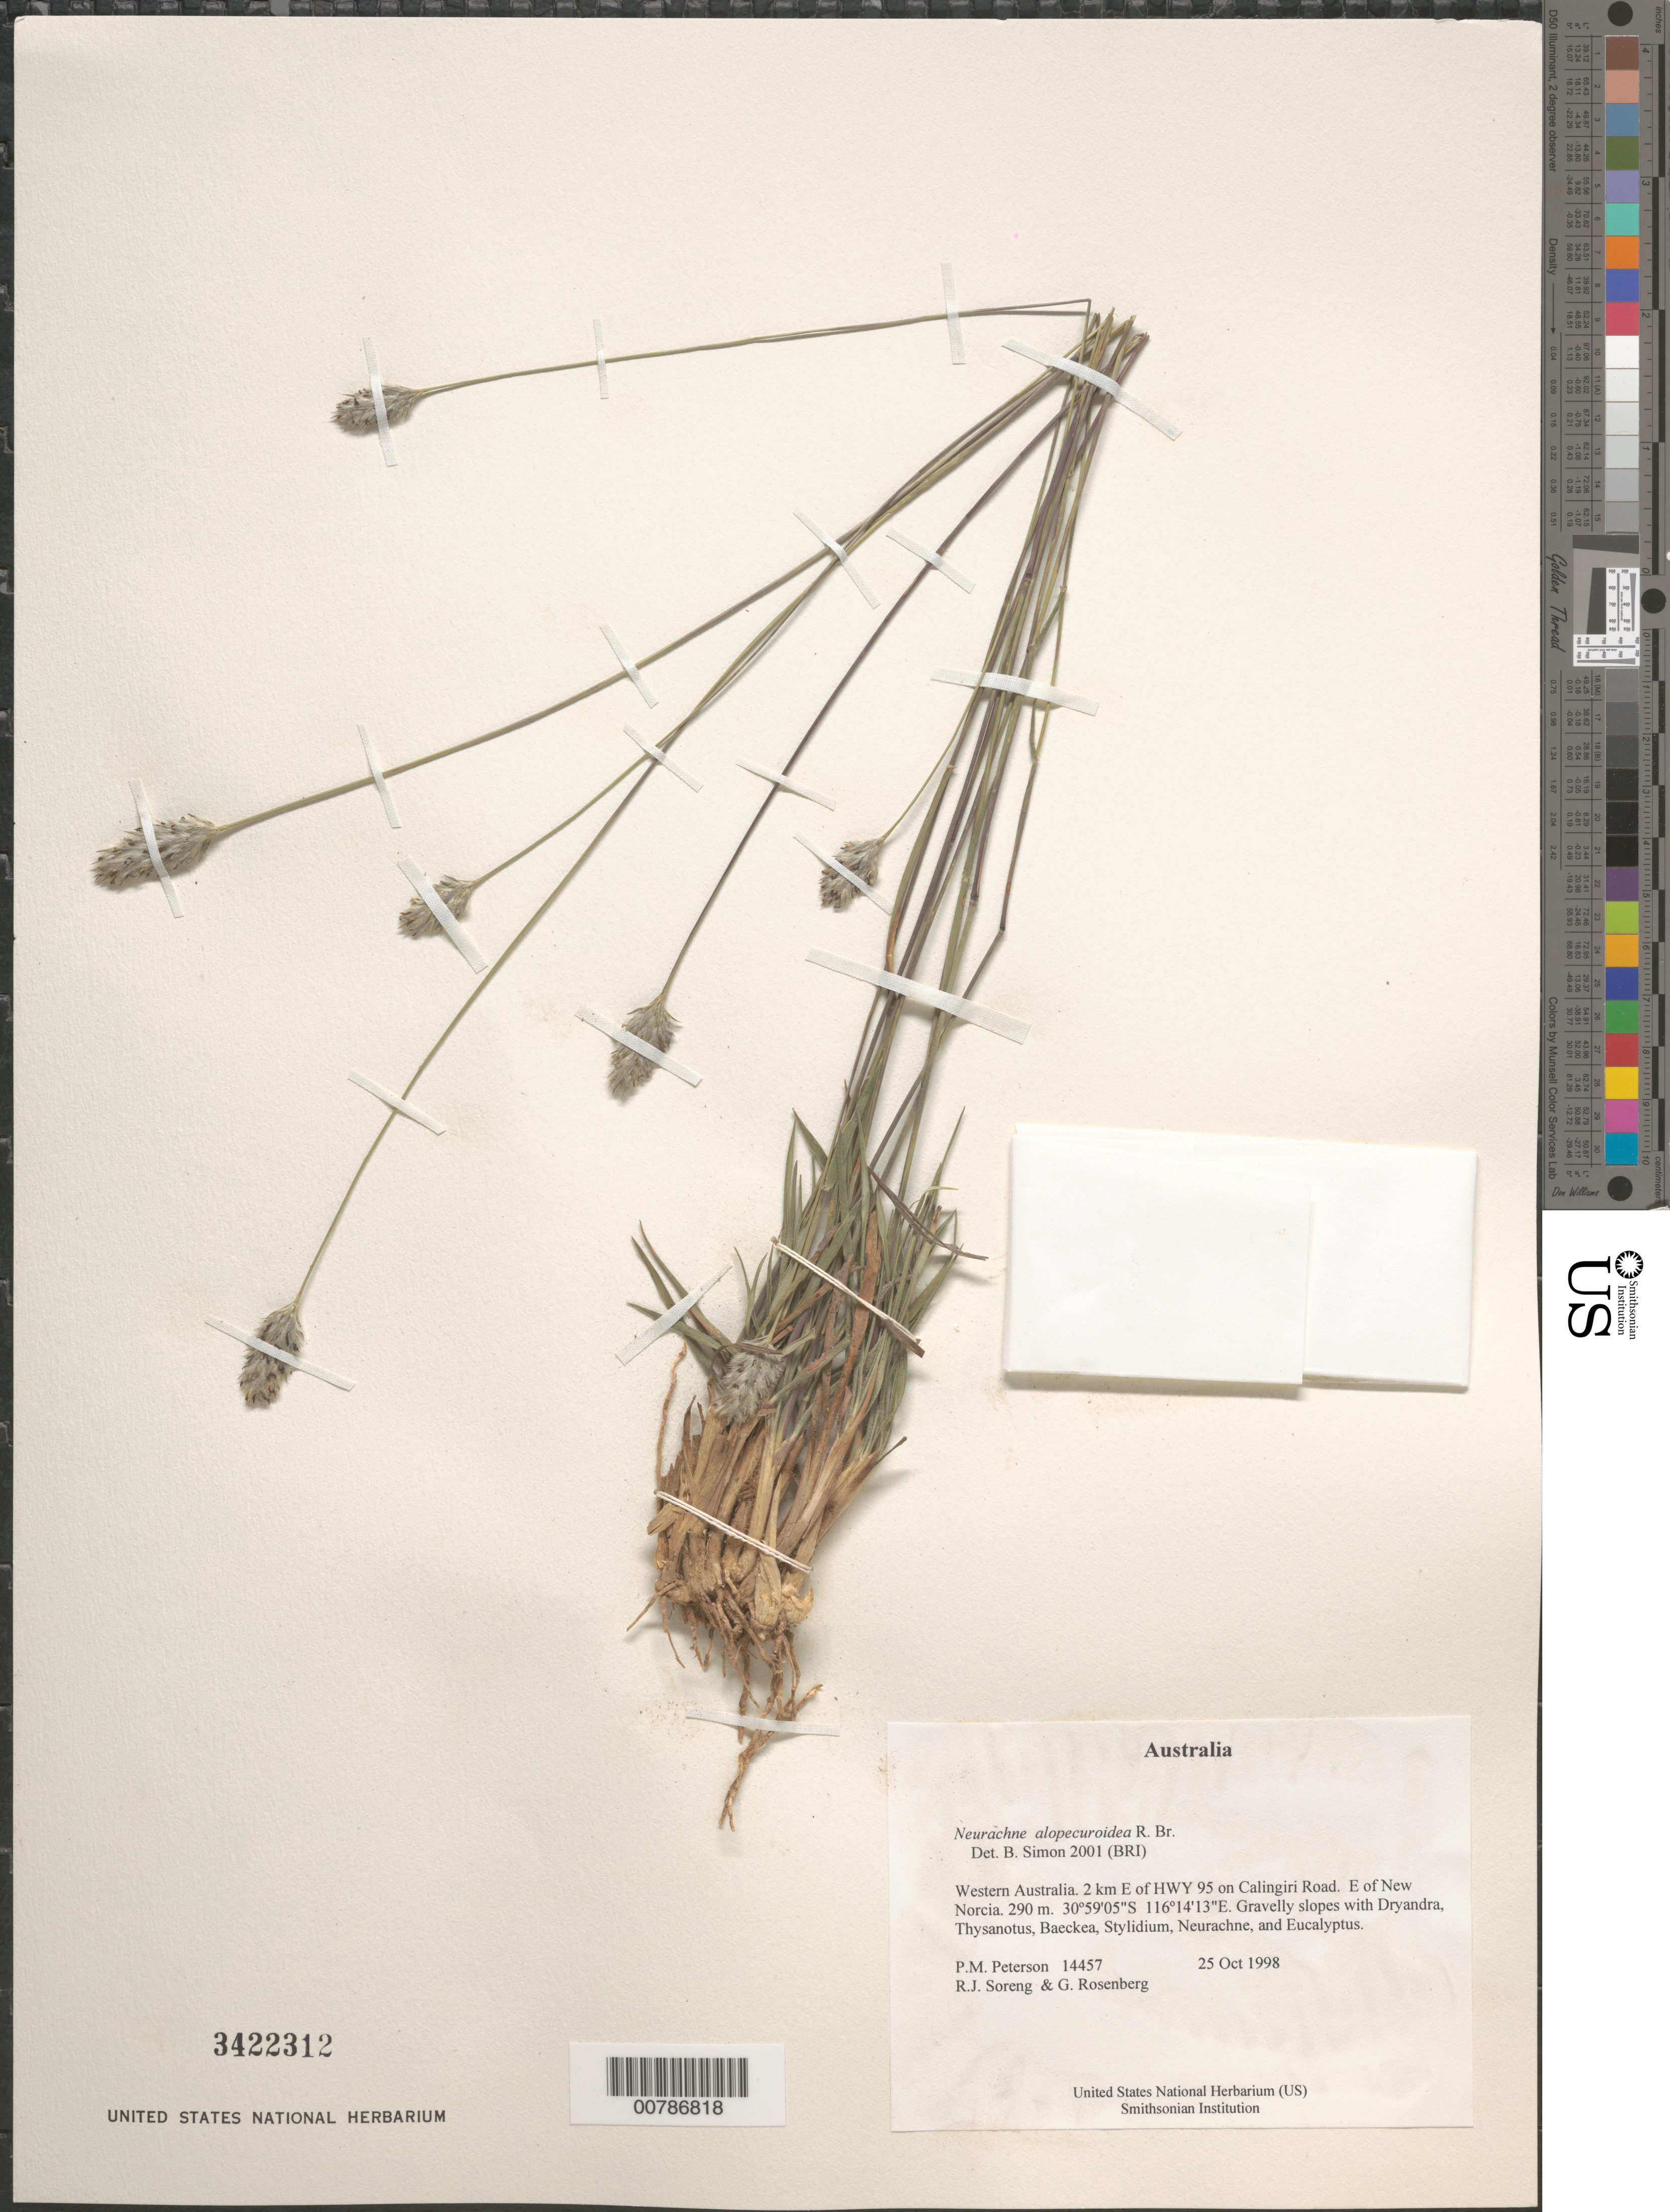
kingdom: Plantae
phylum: Tracheophyta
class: Liliopsida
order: Poales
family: Poaceae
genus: Neurachne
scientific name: Neurachne alopecuroidea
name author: R. Br.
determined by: Simon, B.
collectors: P. M. Peterson, R. J. Soreng & G. Rosenberg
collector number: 14457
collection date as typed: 25 Oct 1998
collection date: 1998-10-25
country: Australia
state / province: Western Australia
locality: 2 km E of HWY 95 on Calingiri Road. E of New Norcia.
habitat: Gravelly slopes with Dryandra, Thysanotus, Baeckea, Stylidium, Neurachne, and Eucalyptus.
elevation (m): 290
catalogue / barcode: US 3422312